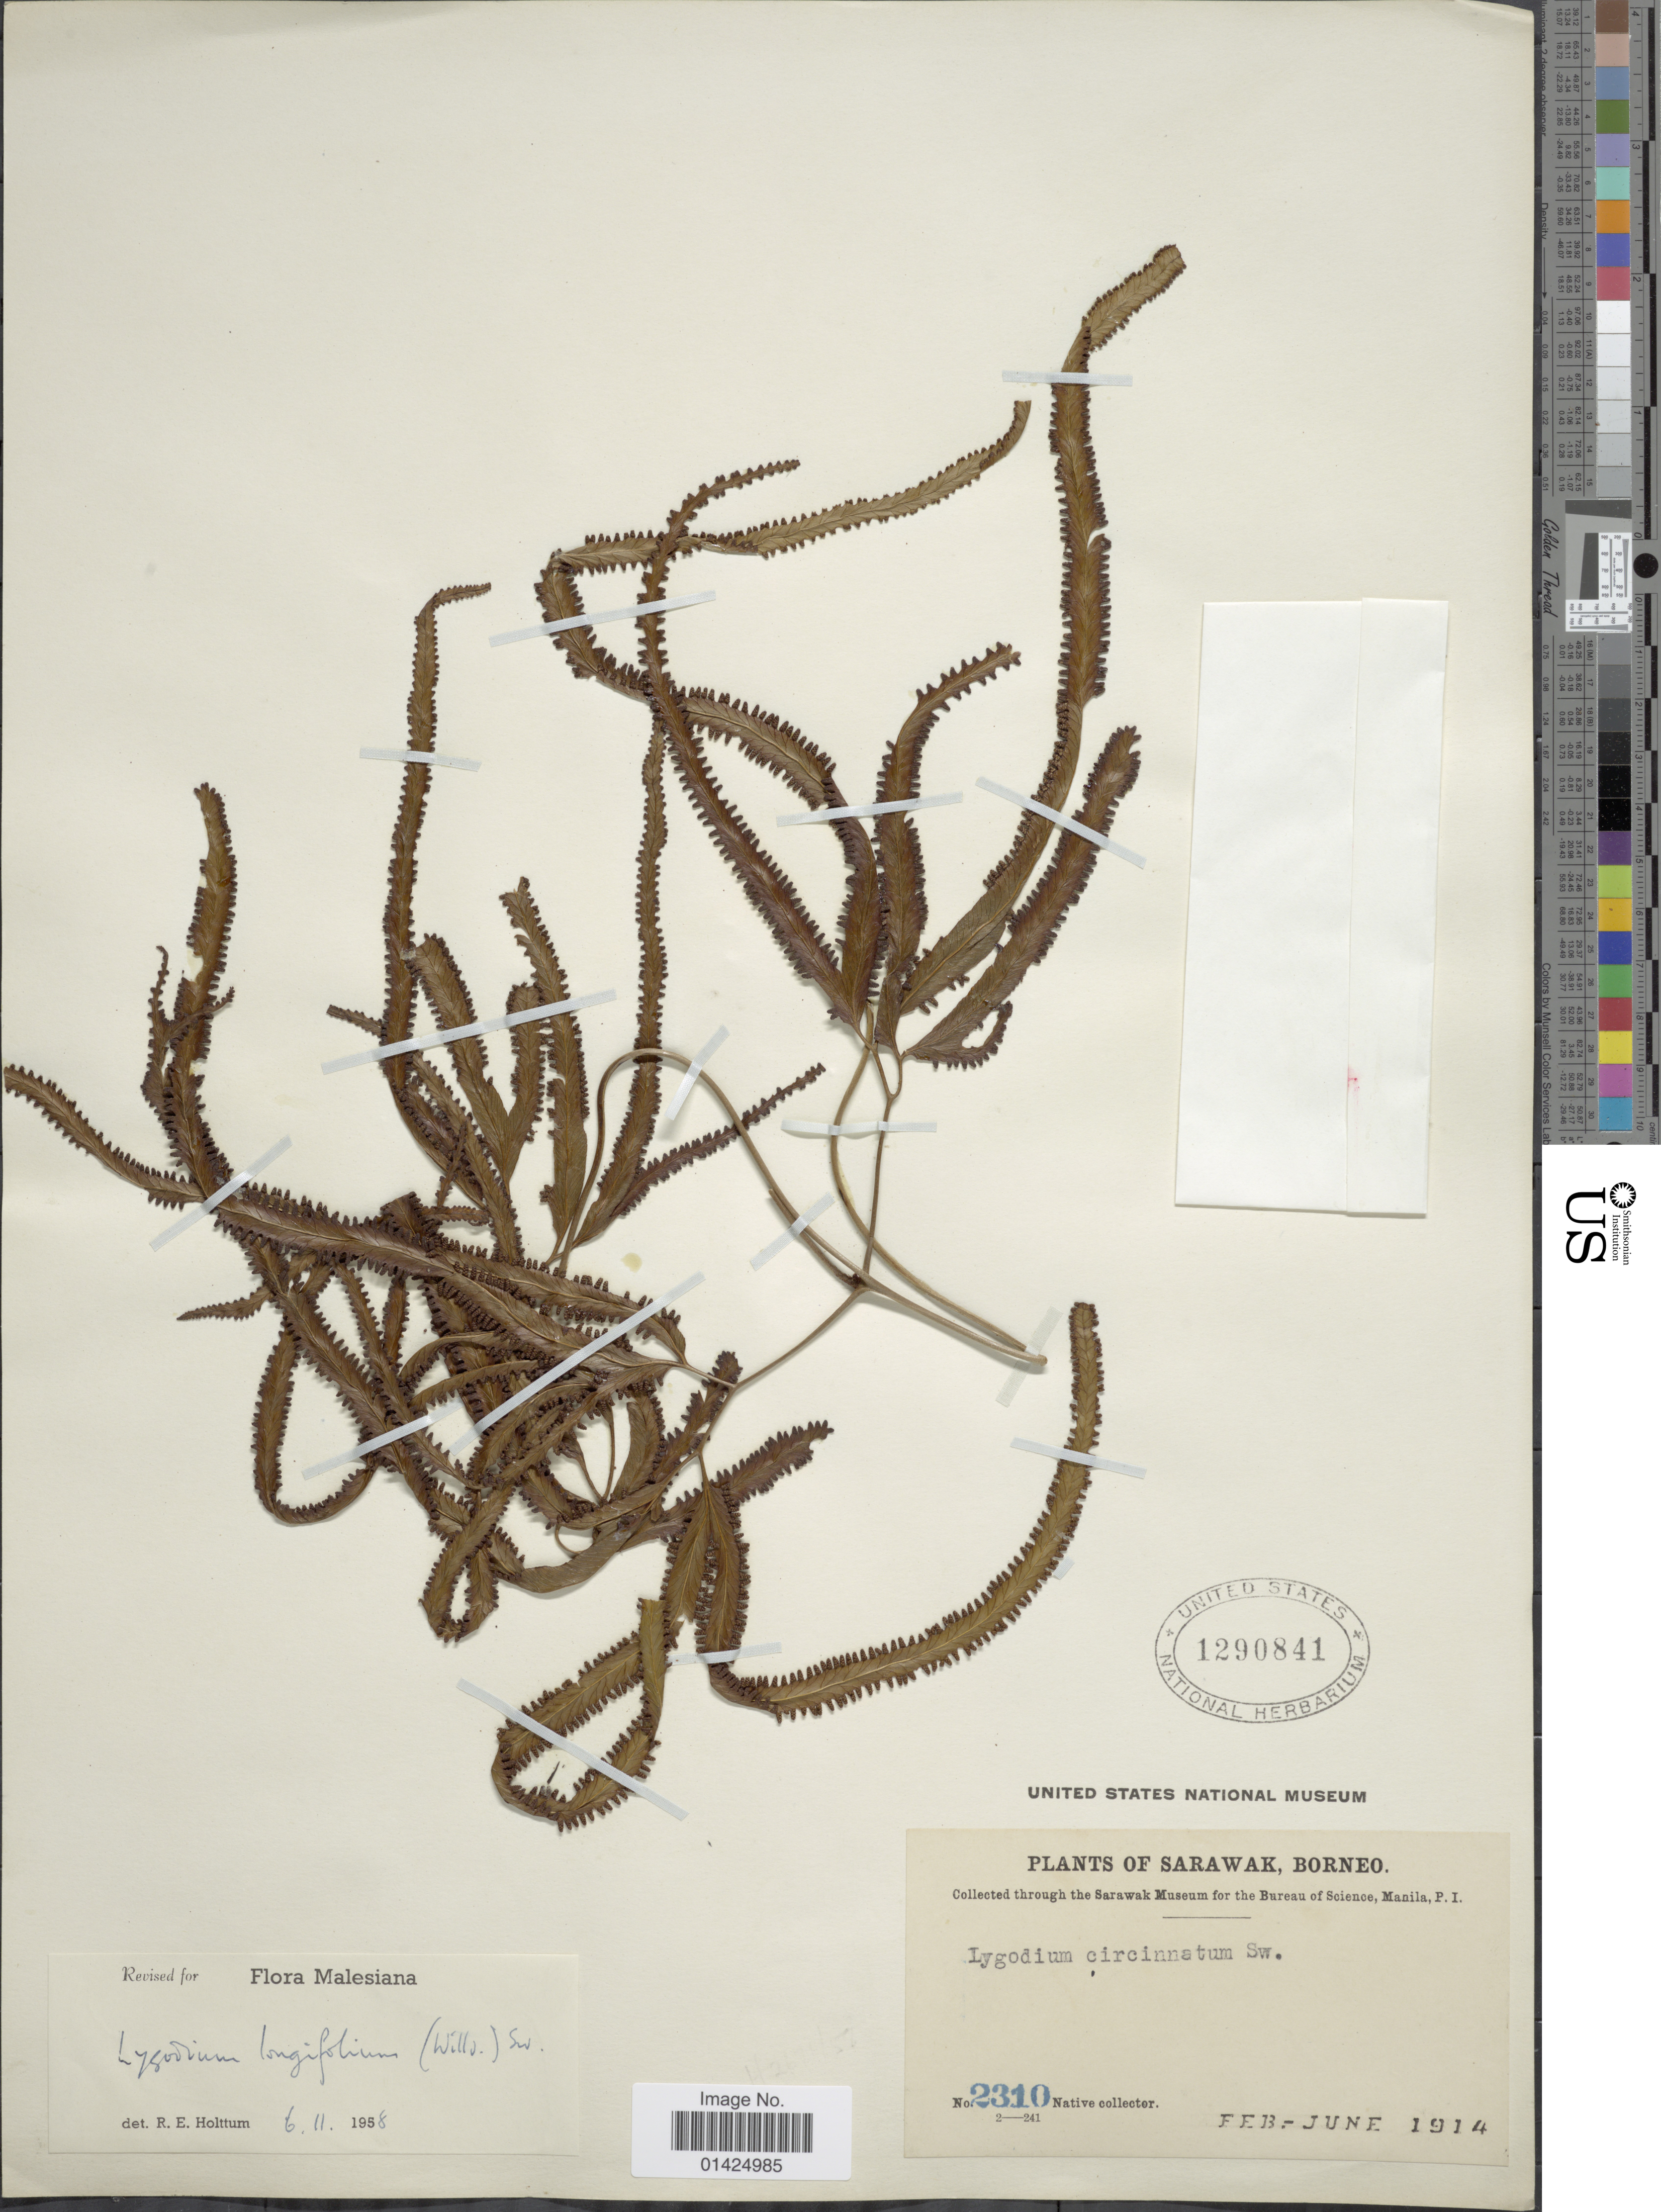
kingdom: Plantae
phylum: Tracheophyta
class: Polypodiopsida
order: Schizaeales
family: Lygodiaceae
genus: Lygodium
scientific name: Lygodium longifolium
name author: (Willd.) Sw.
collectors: Native collector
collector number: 2310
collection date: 1914-02/1914-06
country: Malaysia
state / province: Sarawak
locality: Sarawak, Borneo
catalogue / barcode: US 1290841